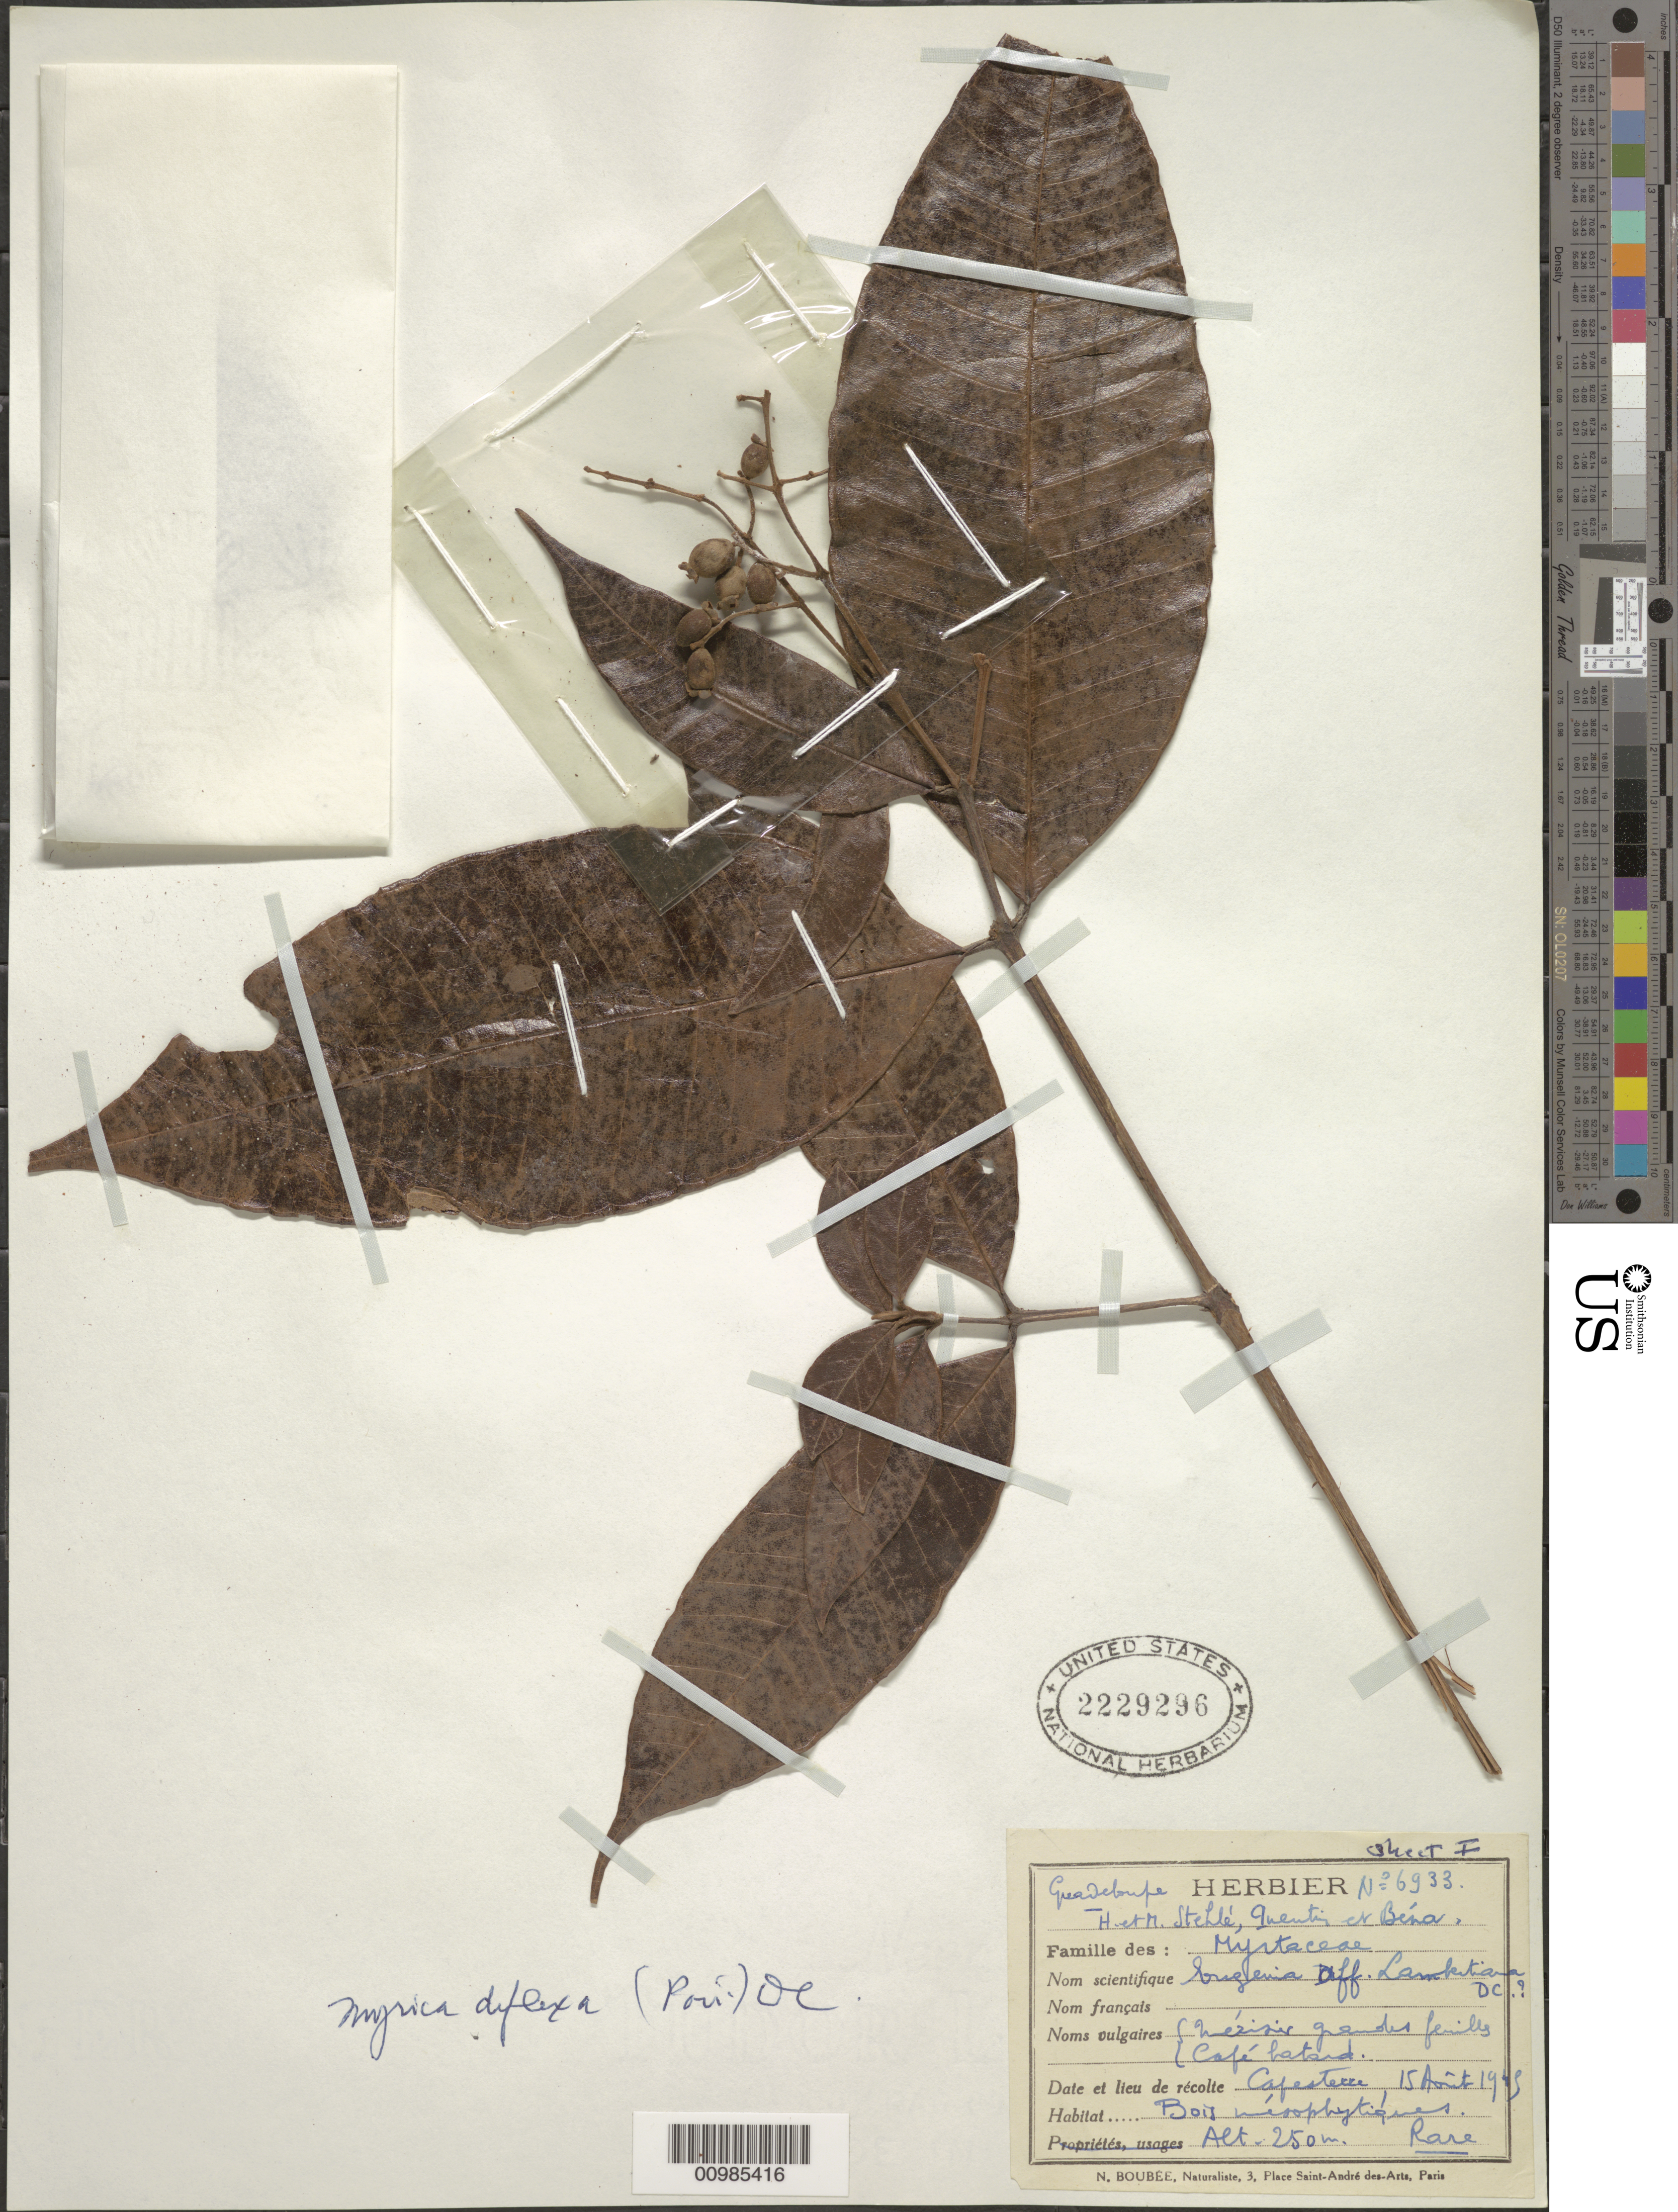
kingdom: Plantae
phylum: Tracheophyta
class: Magnoliopsida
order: Myrtales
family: Myrtaceae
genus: Myrcia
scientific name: Myrcia deflexa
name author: (Poir.) DC.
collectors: H. Stehlé, M. Stehlé, R. Quentin & P. Bena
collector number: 6933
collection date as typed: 15 Aug 1945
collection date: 1945-08-15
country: Guadeloupe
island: Basse Terre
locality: Capesterre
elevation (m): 250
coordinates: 0 N, 0 E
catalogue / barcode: US 2229296